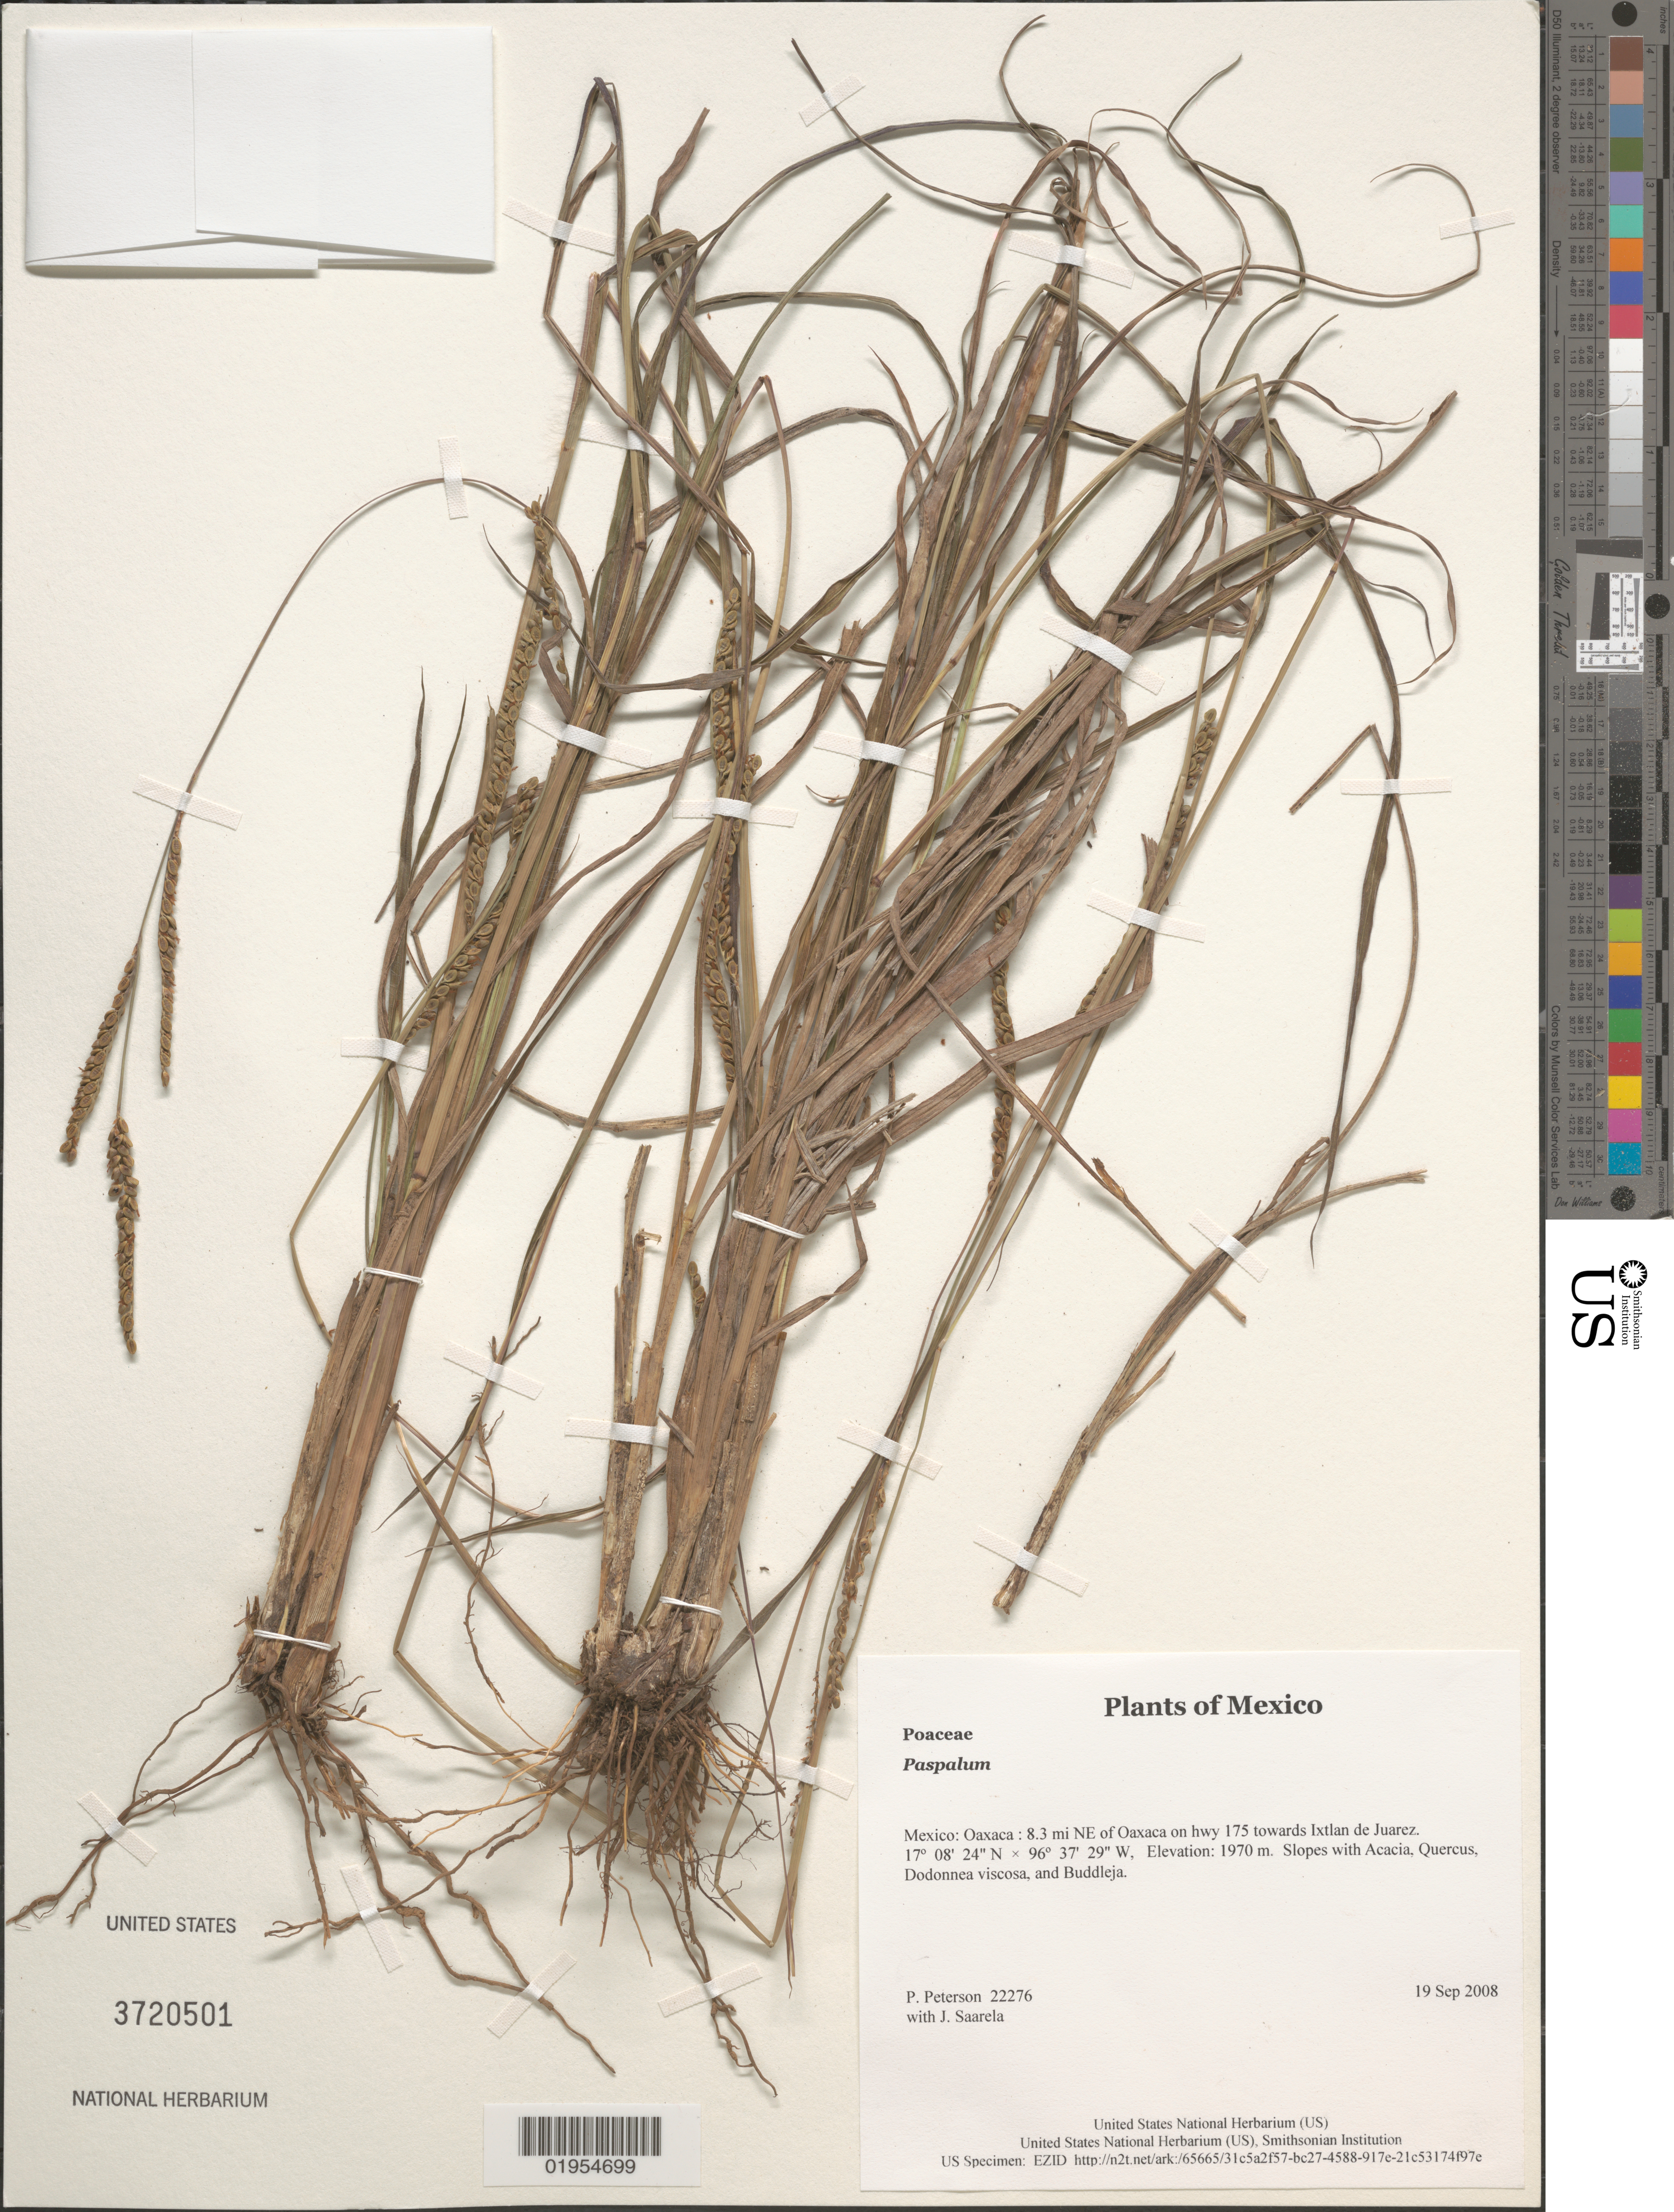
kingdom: Plantae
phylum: Tracheophyta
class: Liliopsida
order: Poales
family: Poaceae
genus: Paspalum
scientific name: Paspalum sp.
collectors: P. M. Peterson & J. Saarela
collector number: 22276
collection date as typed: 19 Sep 2008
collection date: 2008-09-19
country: Mexico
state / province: Oaxaca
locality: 8.3 mi NE of Oaxaca on hwy 175 towards Ixtlan de Juarez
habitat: Slopes with Acacia, Quercus, Dodonnea viscosa, and Buddleja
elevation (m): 1970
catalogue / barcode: US 3720501